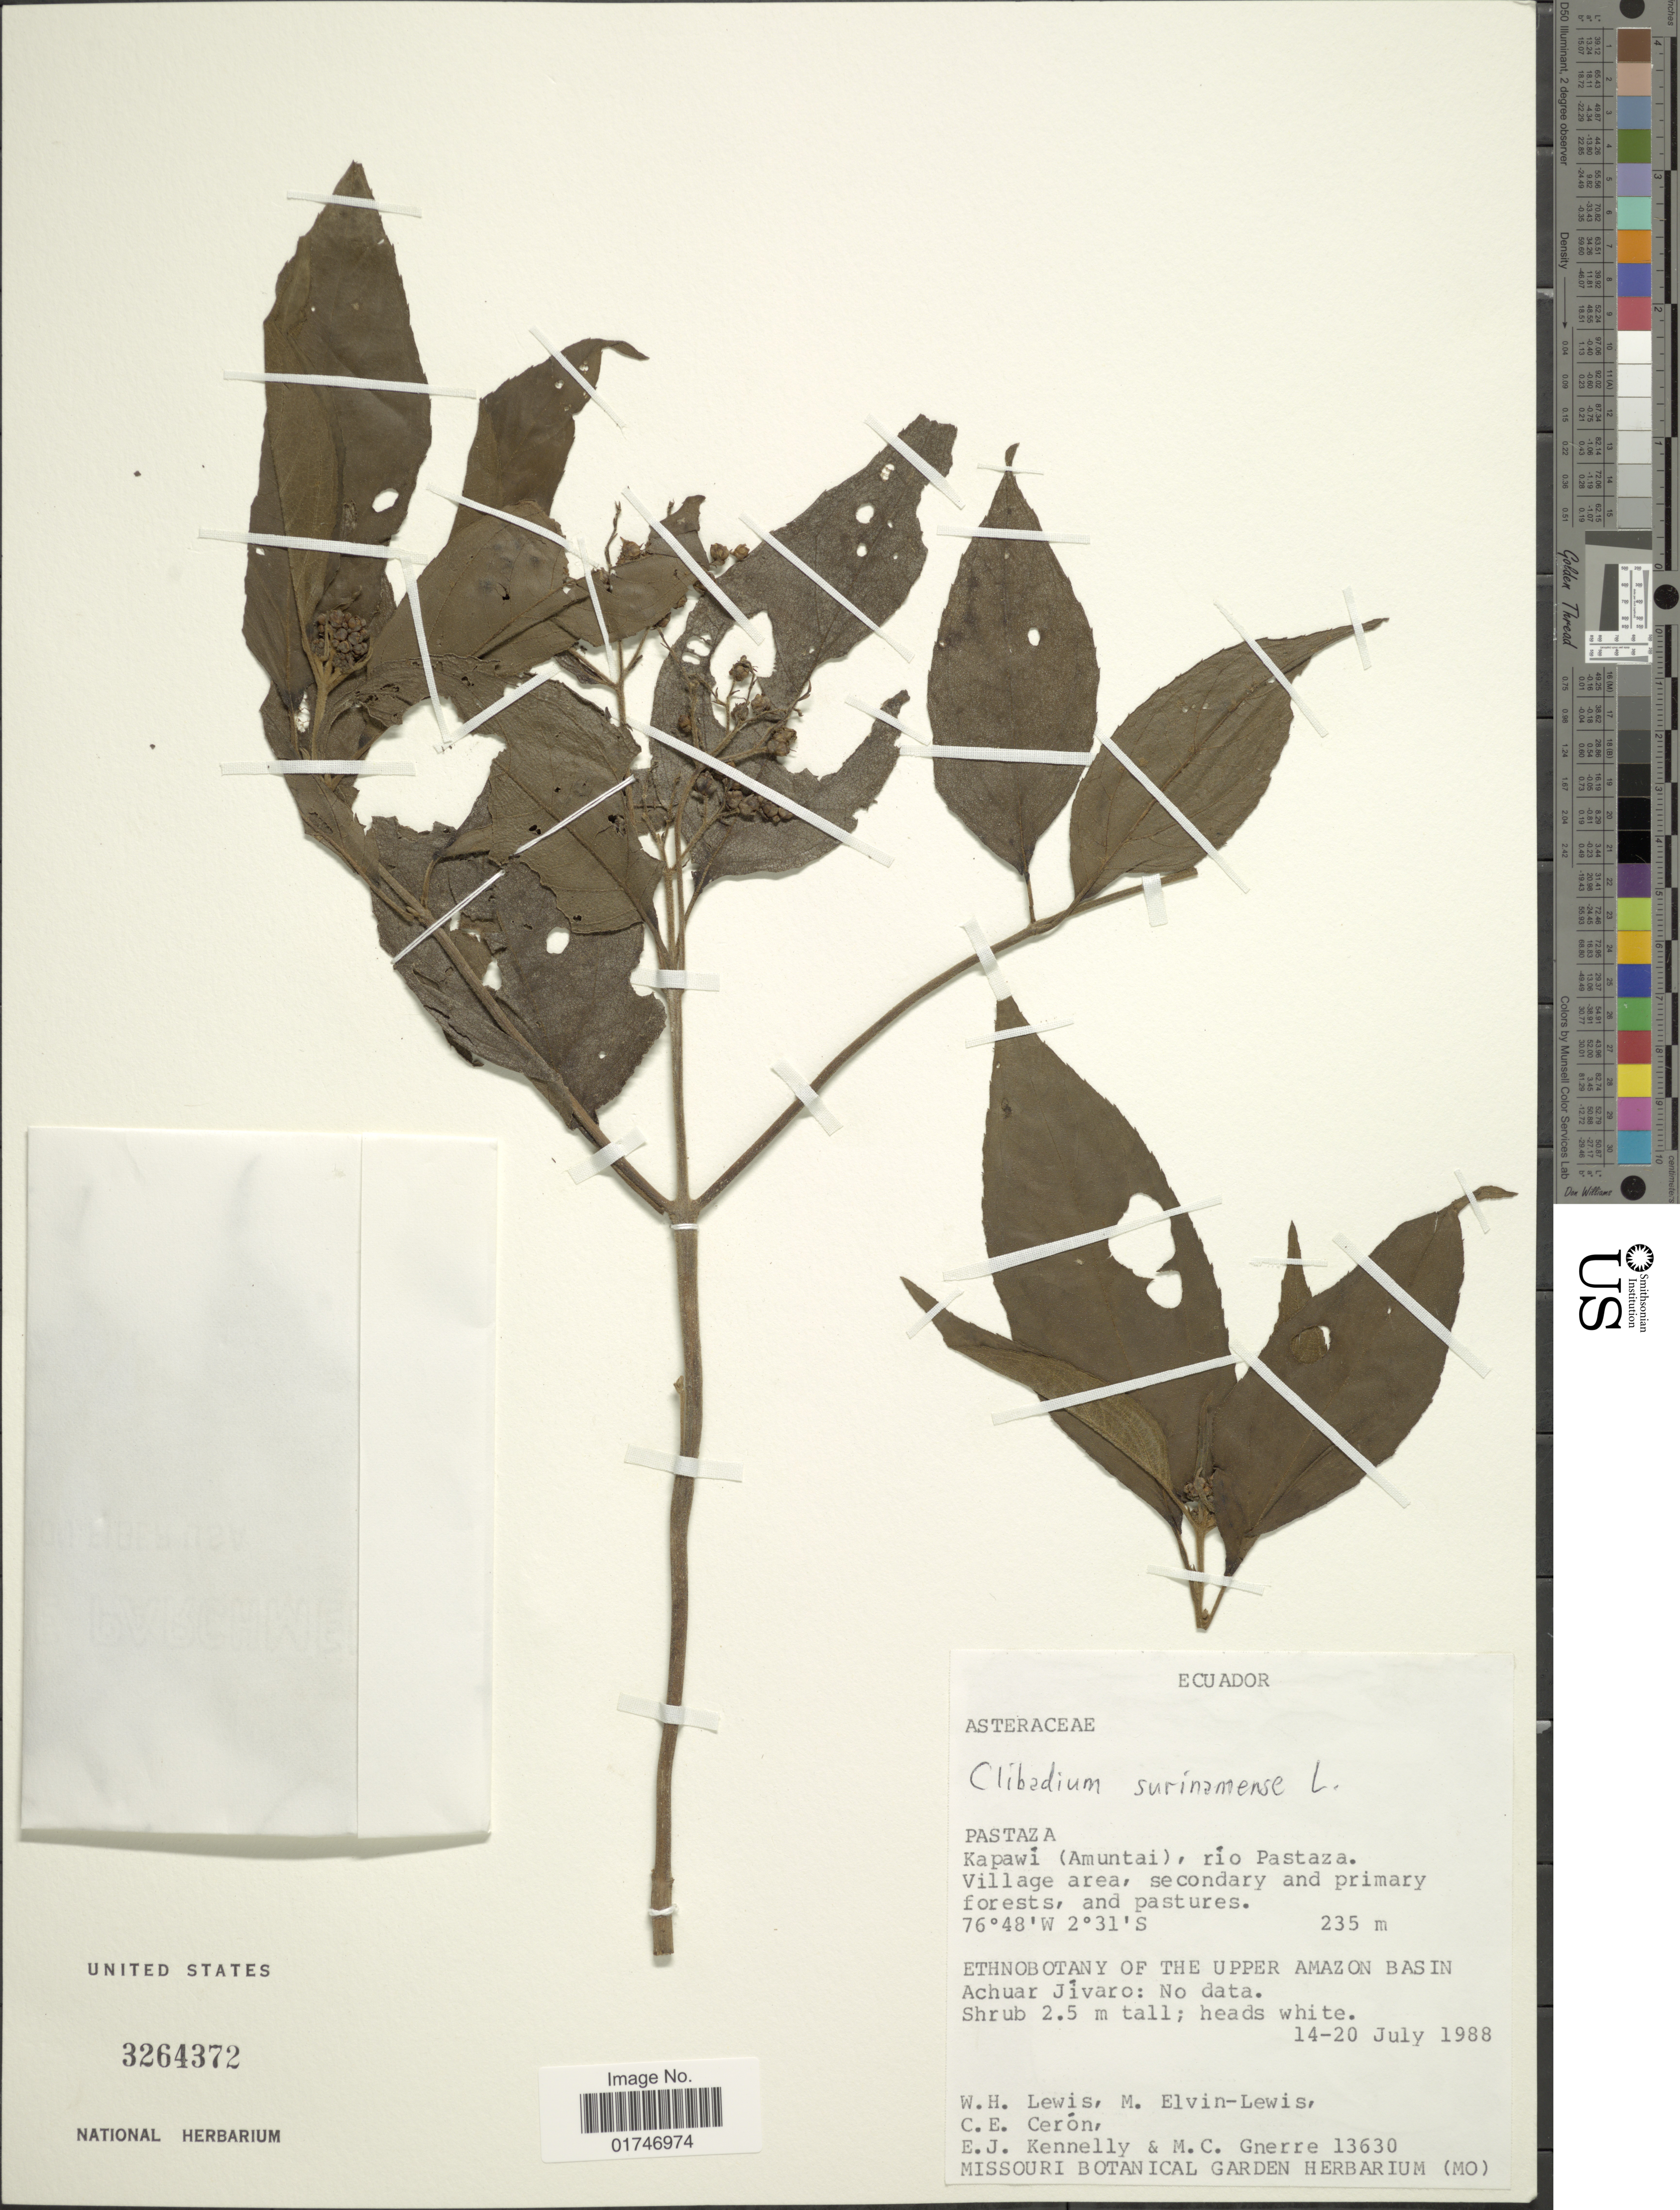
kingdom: Plantae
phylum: Tracheophyta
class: Magnoliopsida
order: Asterales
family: Asteraceae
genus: Clibadium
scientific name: Clibadium surinamense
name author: L.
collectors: W. H. Lewis, M. Elvin-Lewis, C. E. Cerón M., E. Kennelly & M. Gnerre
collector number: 13630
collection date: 1988-07-14/1988-07-20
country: Ecuador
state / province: Pastaza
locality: Pastaza. Kapawí (Amuntai), río Pastaza. Village area, secondary and primary forests, and pastures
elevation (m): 235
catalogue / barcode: US 3264372